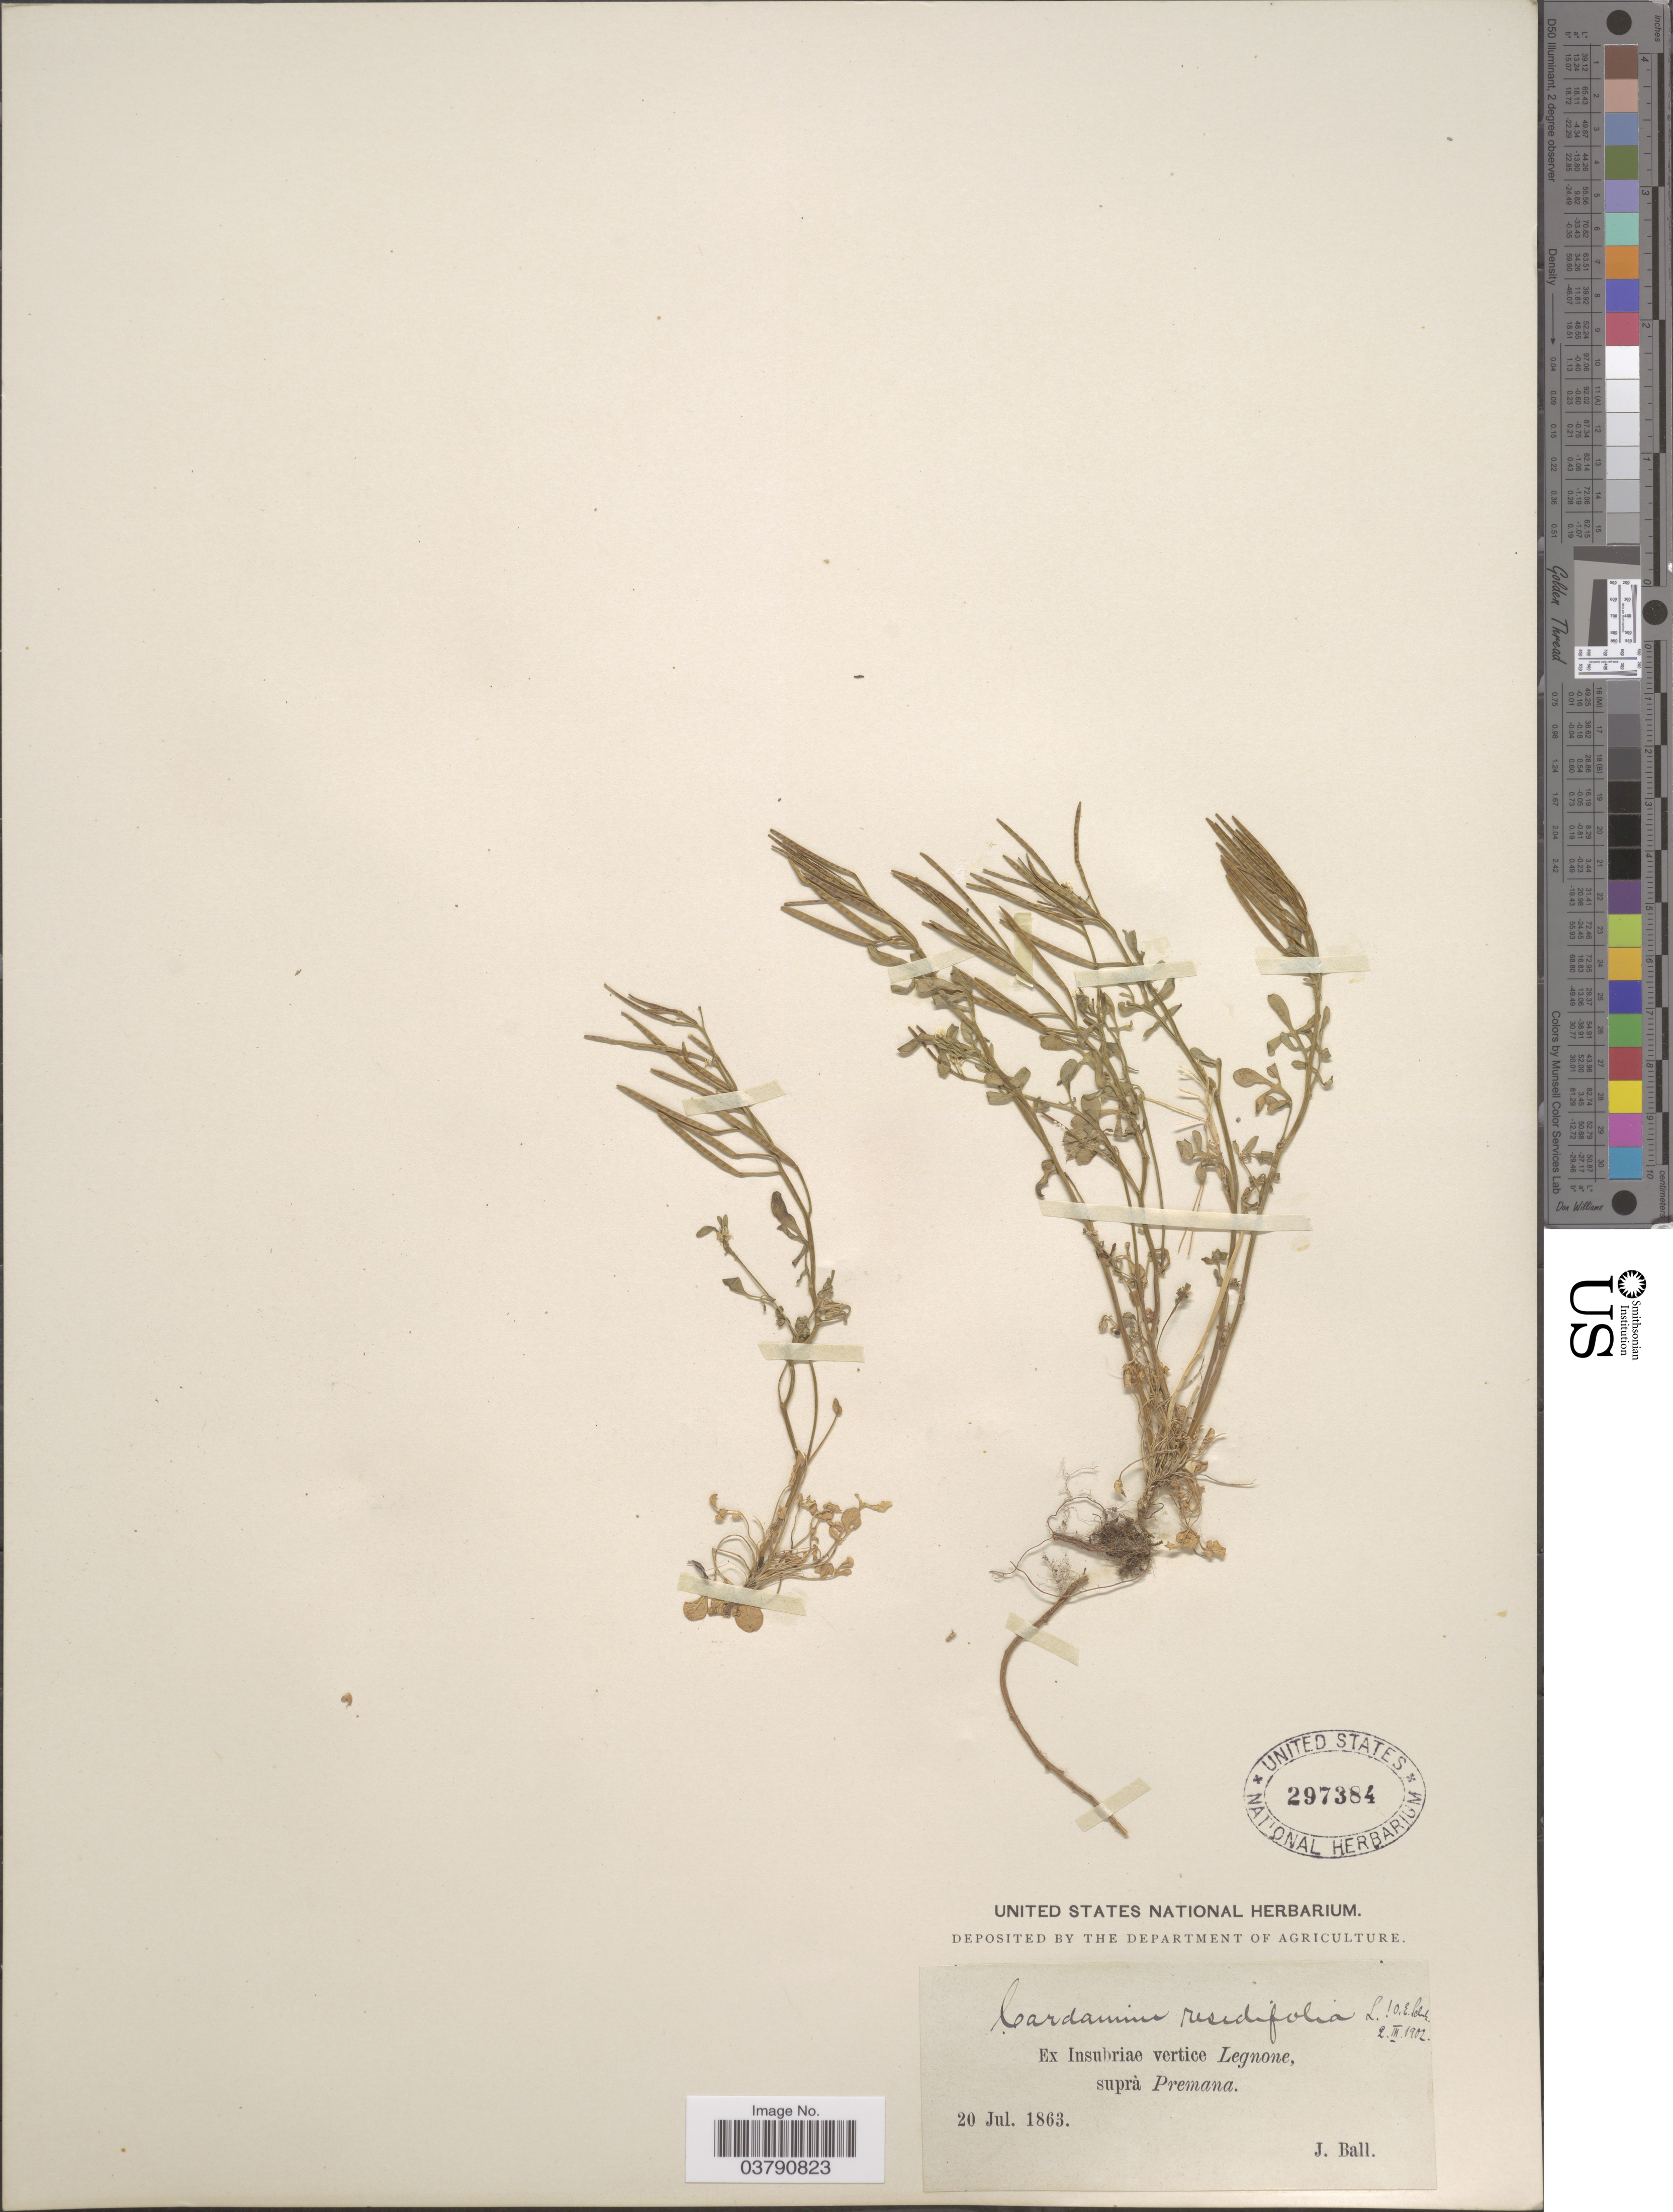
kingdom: Plantae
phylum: Tracheophyta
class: Magnoliopsida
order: Brassicales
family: Brassicaceae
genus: Cardamine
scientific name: Cardamine resedifolia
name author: L.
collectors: J. Ball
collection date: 1863-07-20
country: Italy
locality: Ex Insubriae vertice Legnone, suprà Premana.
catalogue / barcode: US 297384